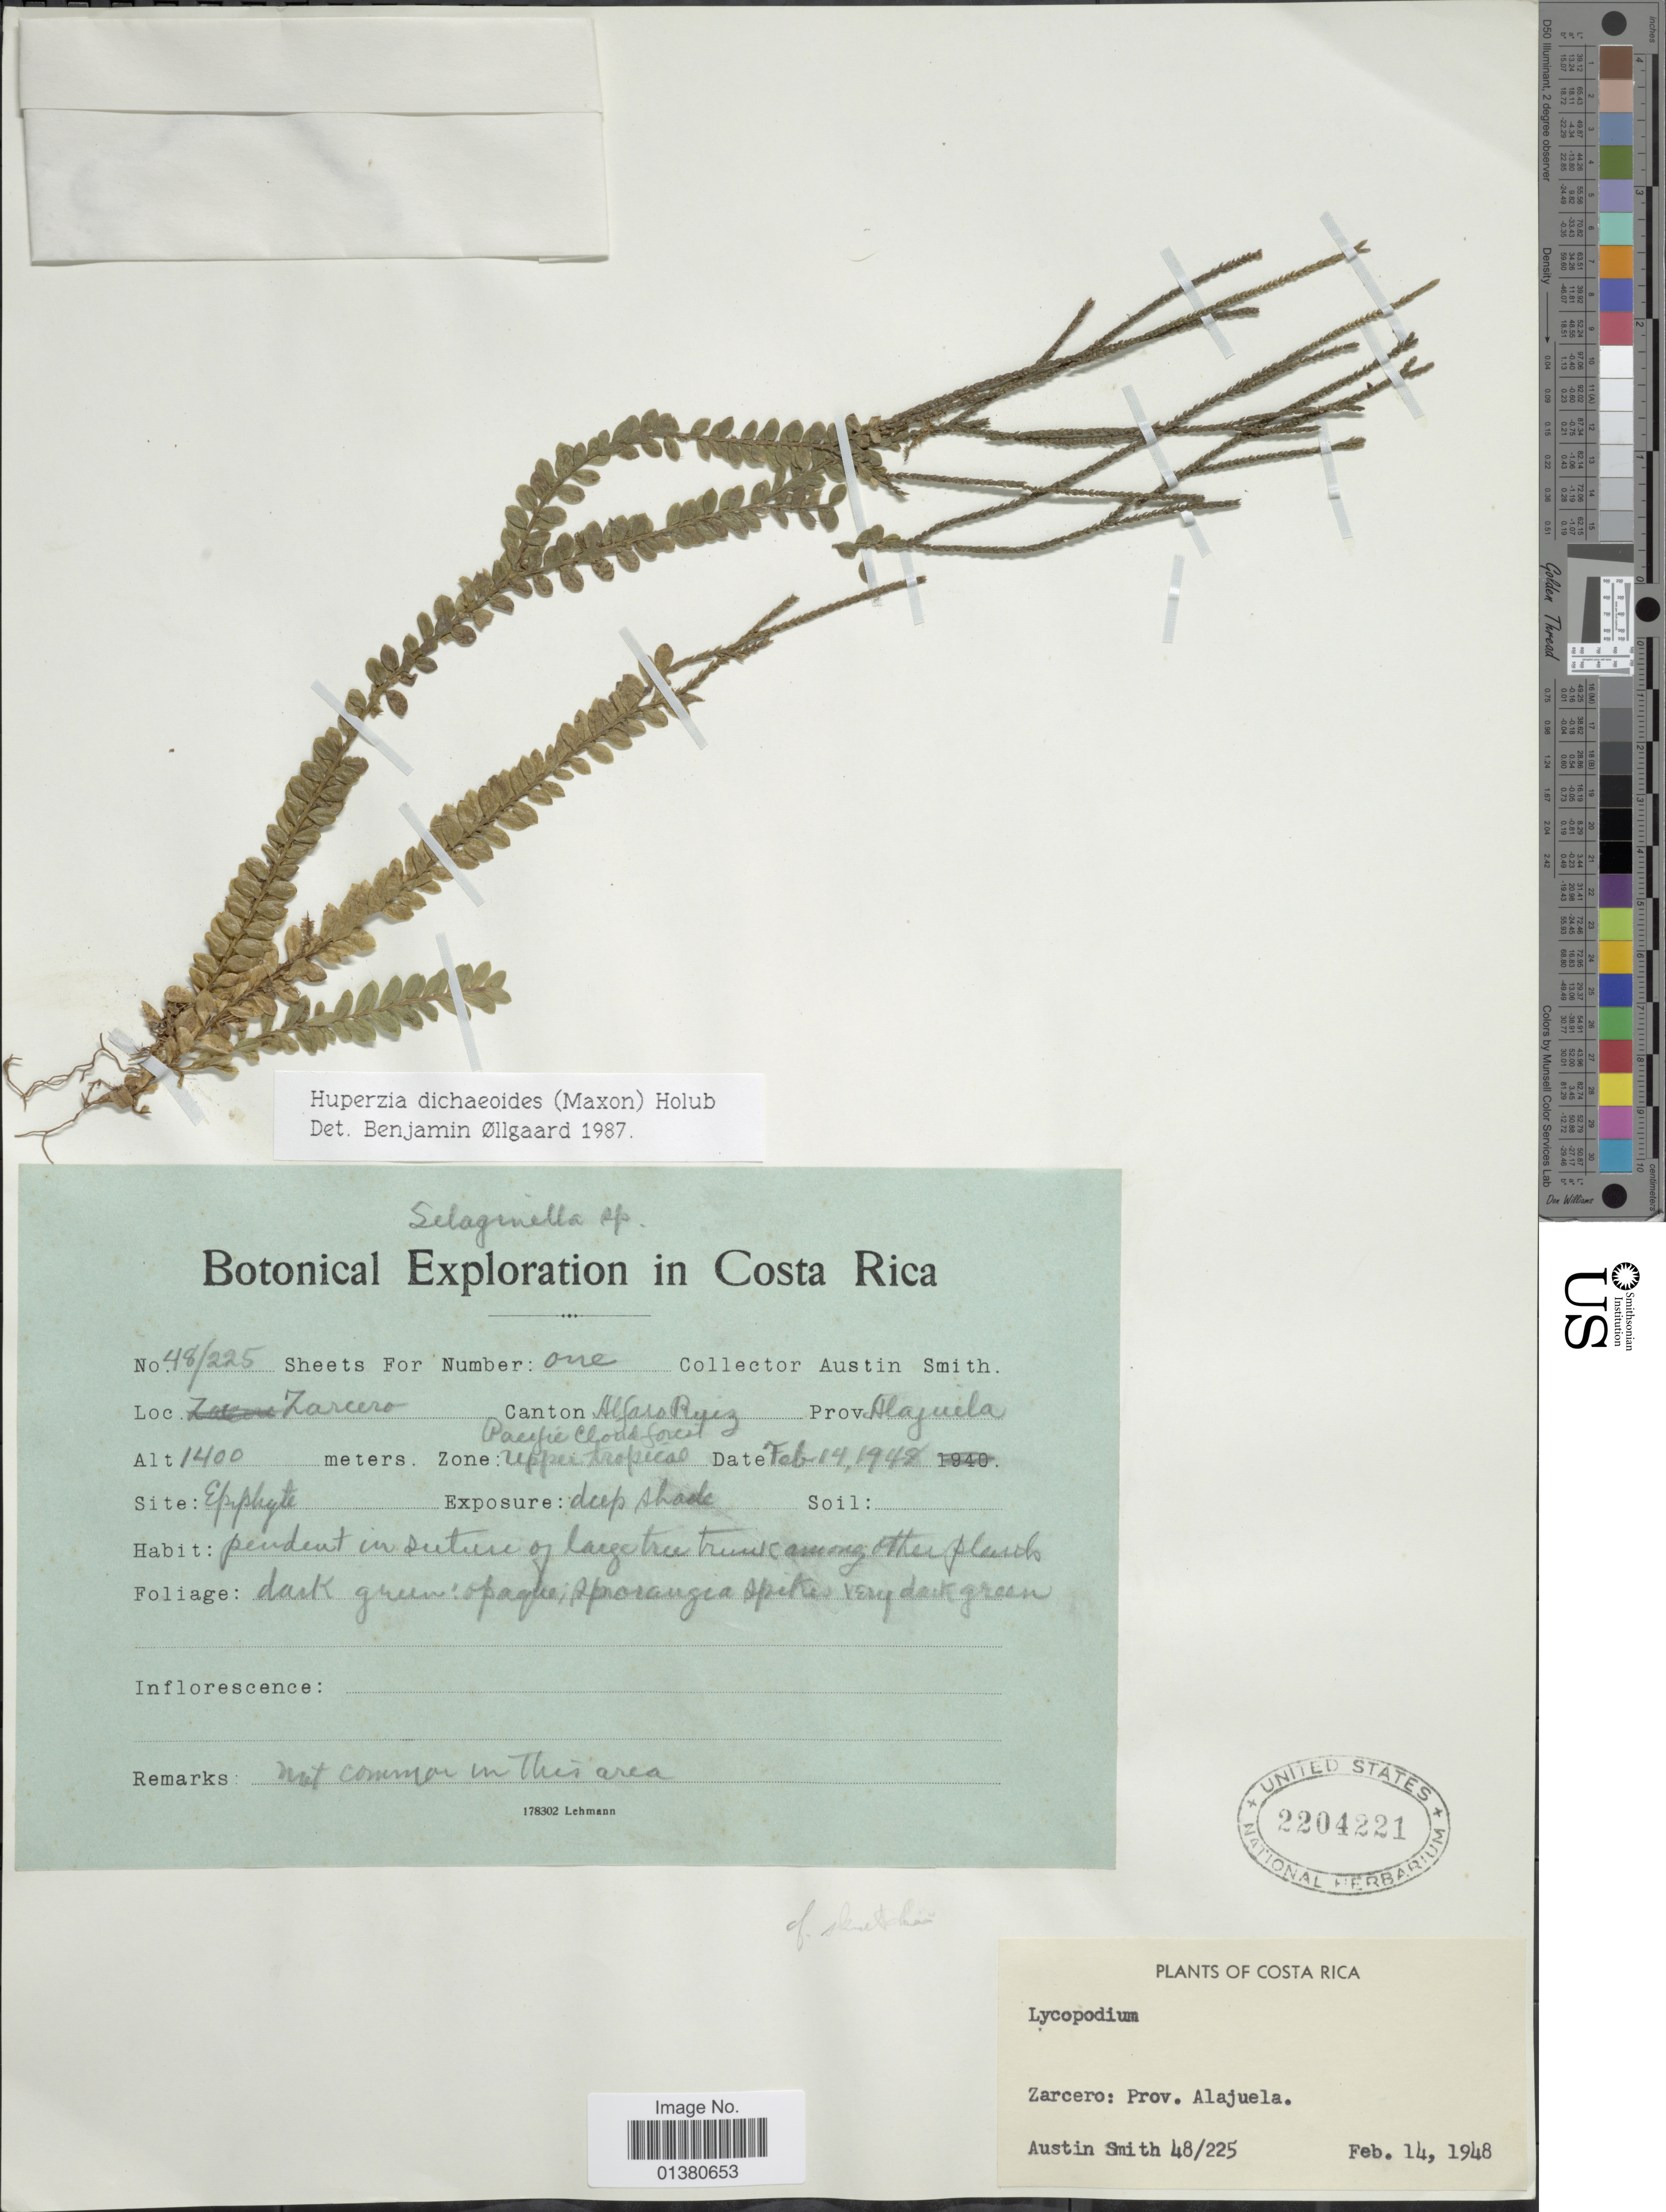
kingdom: Plantae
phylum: Tracheophyta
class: Lycopodiopsida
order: Lycopodiales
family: Lycopodiaceae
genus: Phlegmariurus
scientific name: Phlegmariurus dichaeoides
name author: (Maxon) B. Øllg.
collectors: Aust P. Smith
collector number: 48/225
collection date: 1948-02-14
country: Costa Rica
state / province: Alajuela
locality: Zarcero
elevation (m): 1400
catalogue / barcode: US 2204221